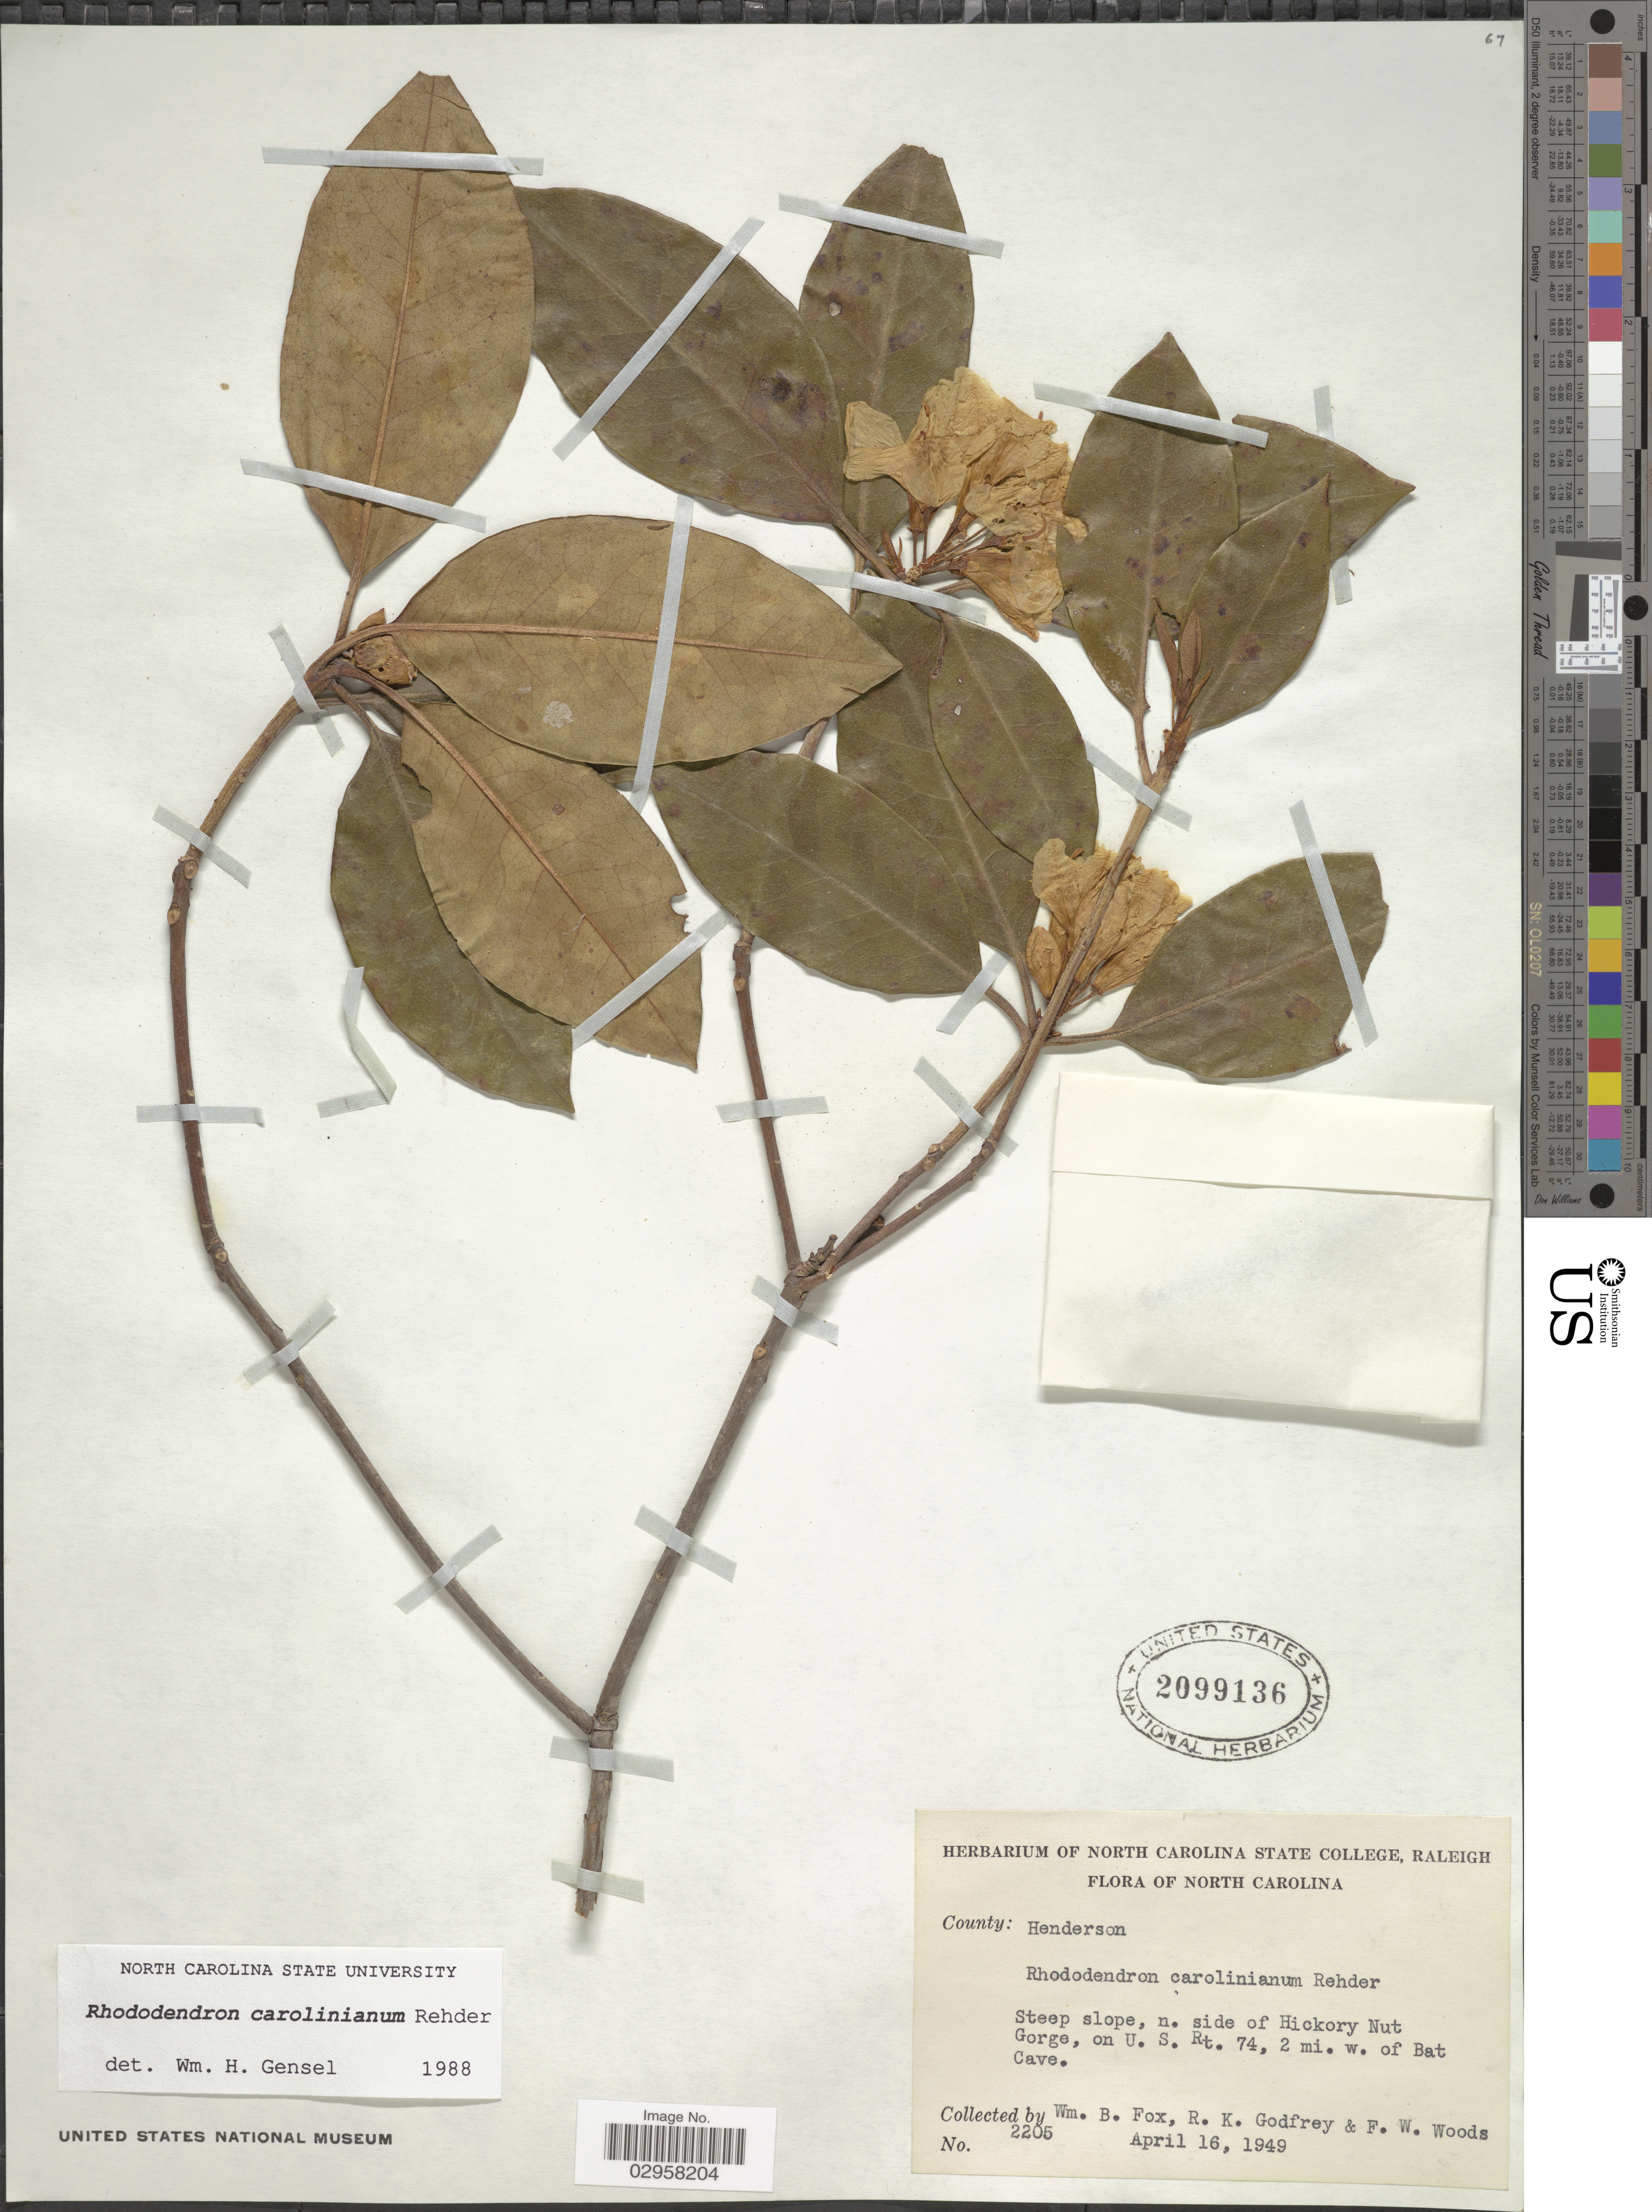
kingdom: Plantae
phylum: Tracheophyta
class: Magnoliopsida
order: Ericales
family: Ericaceae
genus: Rhododendron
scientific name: Rhododendron carolinianum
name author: Rehder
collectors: W. B. Fox, R. K. Godfrey & F. W. Woods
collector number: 2205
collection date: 1949-04-16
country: United States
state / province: North Carolina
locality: County: Henderson. Steep slope, n. side of Hickory Nut Gorge, on U.S. Rt. 74, 2 mi. w. of Bat Cave.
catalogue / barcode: US 2099136